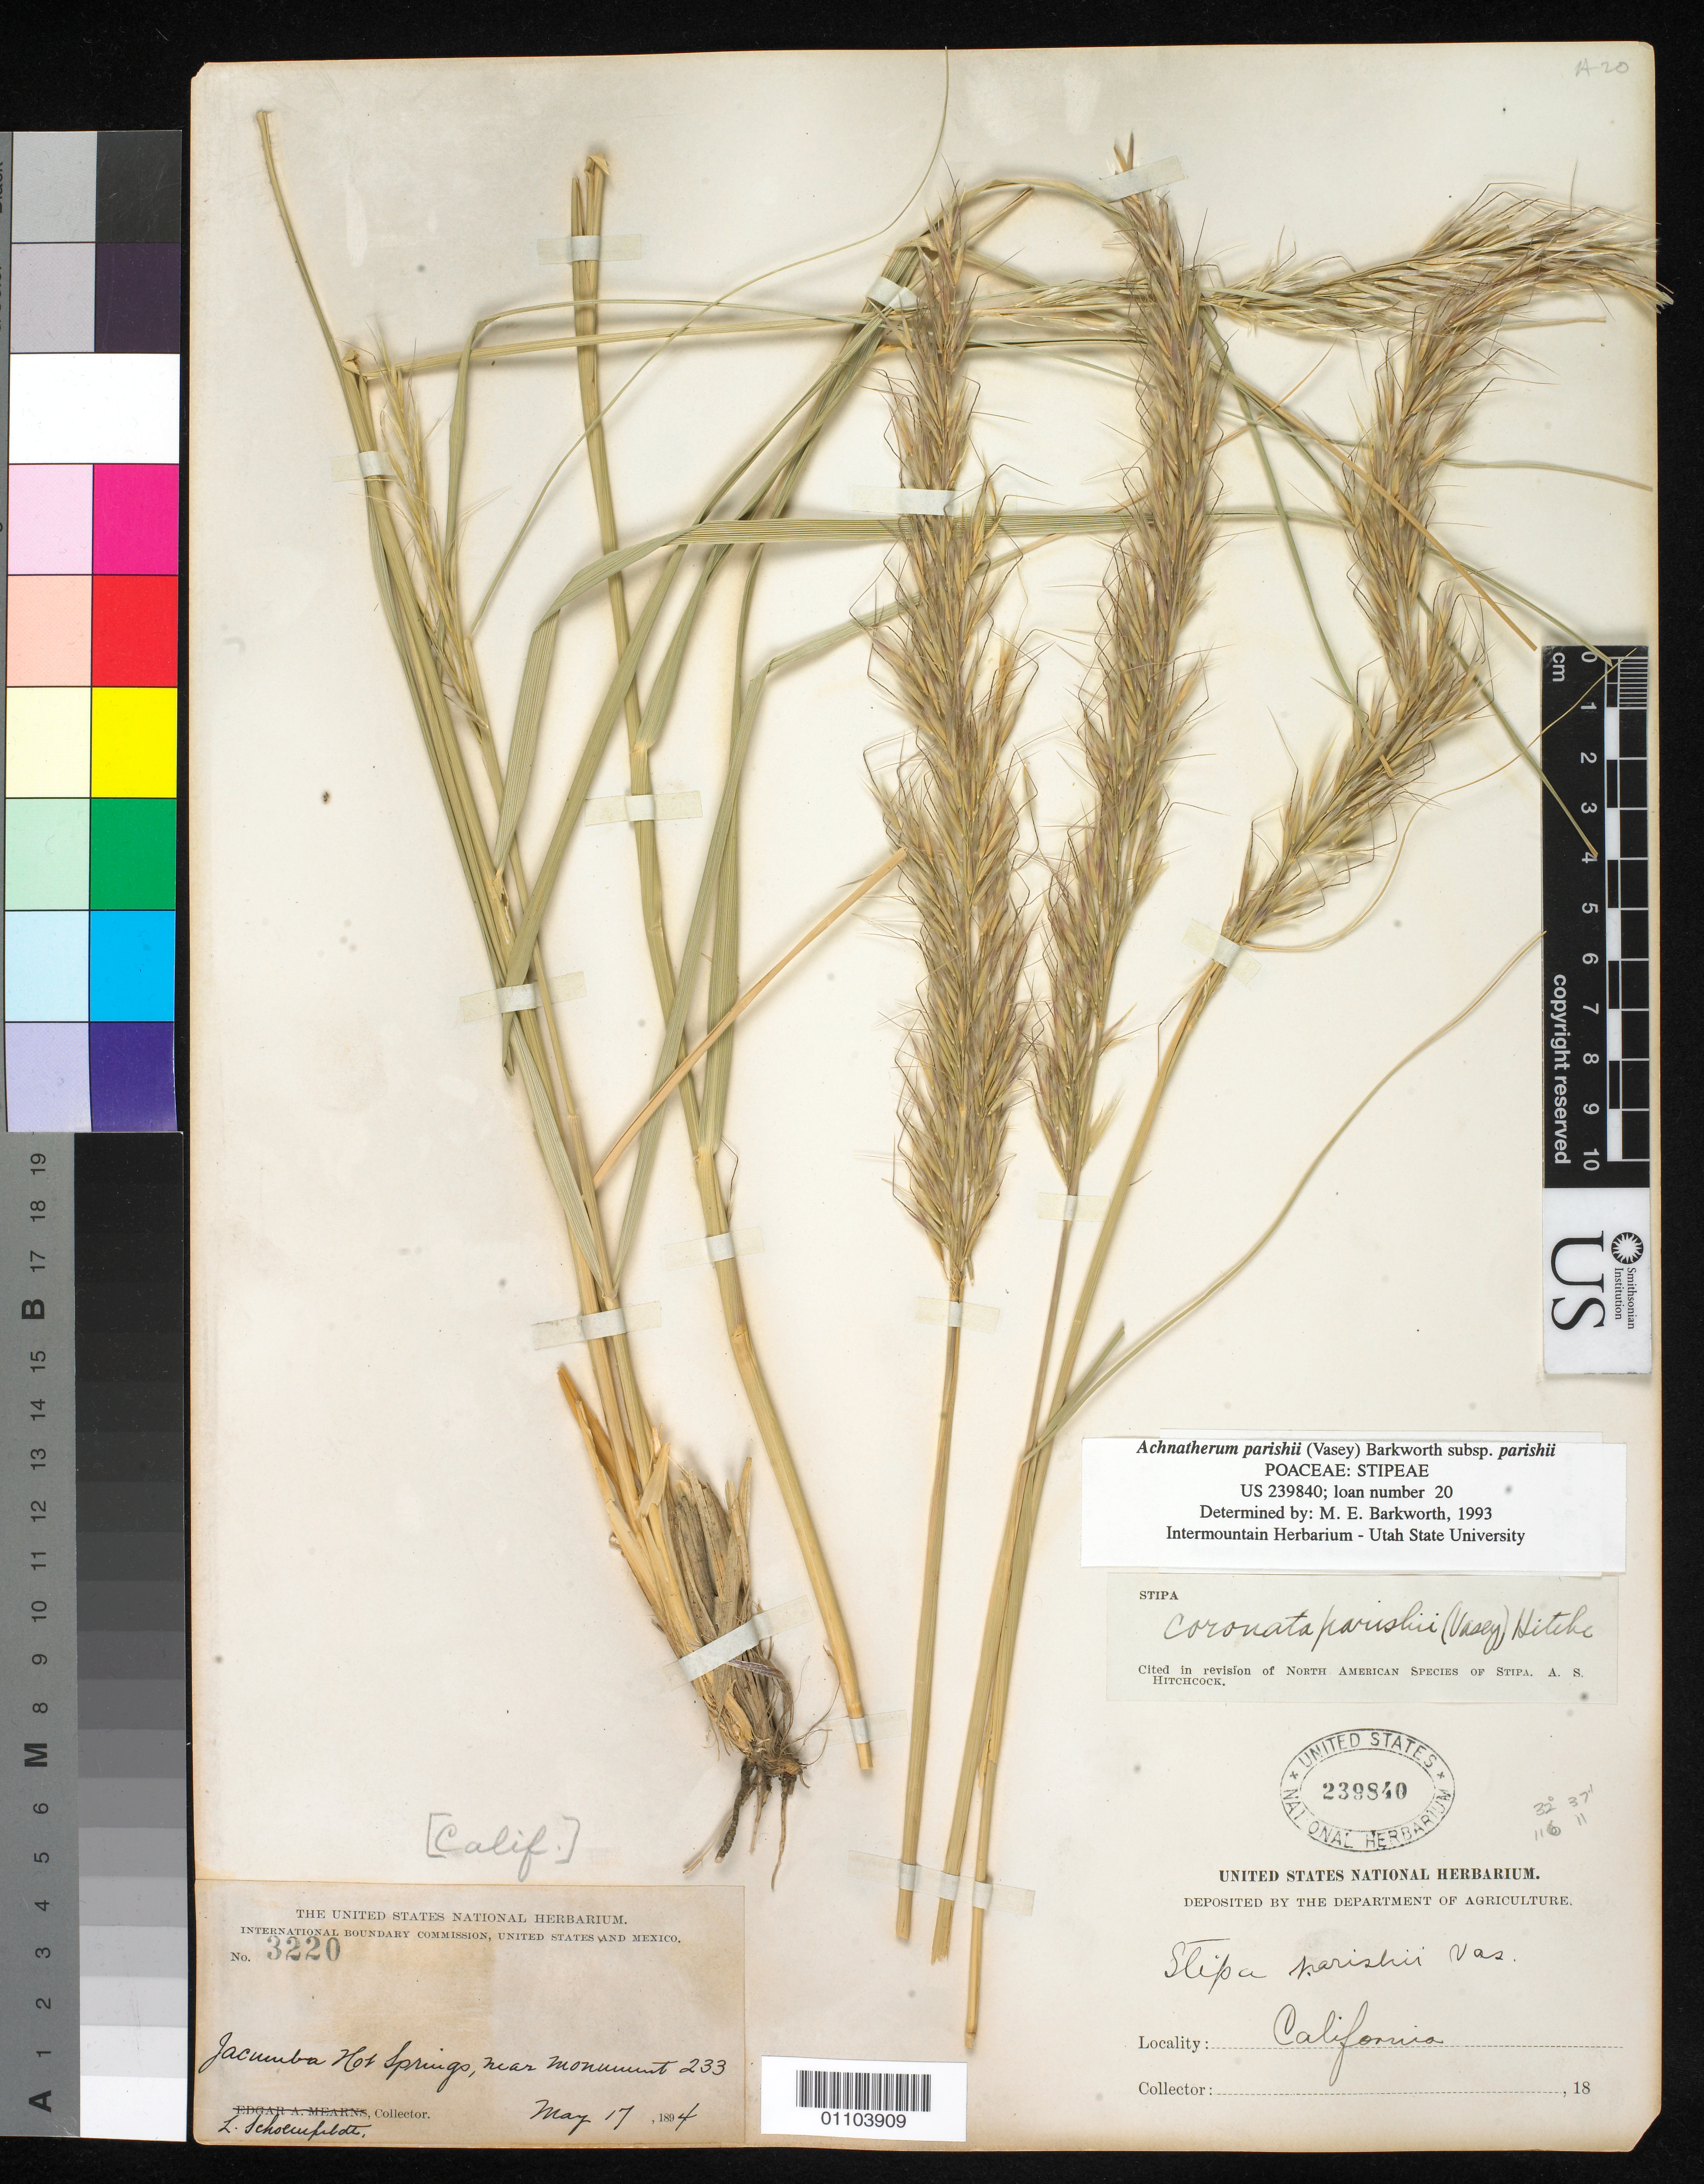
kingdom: Plantae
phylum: Tracheophyta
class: Liliopsida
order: Poales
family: Poaceae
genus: Eriocoma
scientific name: Eriocoma parishii ined.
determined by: Poaceae Reorganization Project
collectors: L. Schoenfeldt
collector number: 3220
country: United States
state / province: California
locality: Jacumba Hot Springs, near monument no. 233.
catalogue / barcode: US 239840